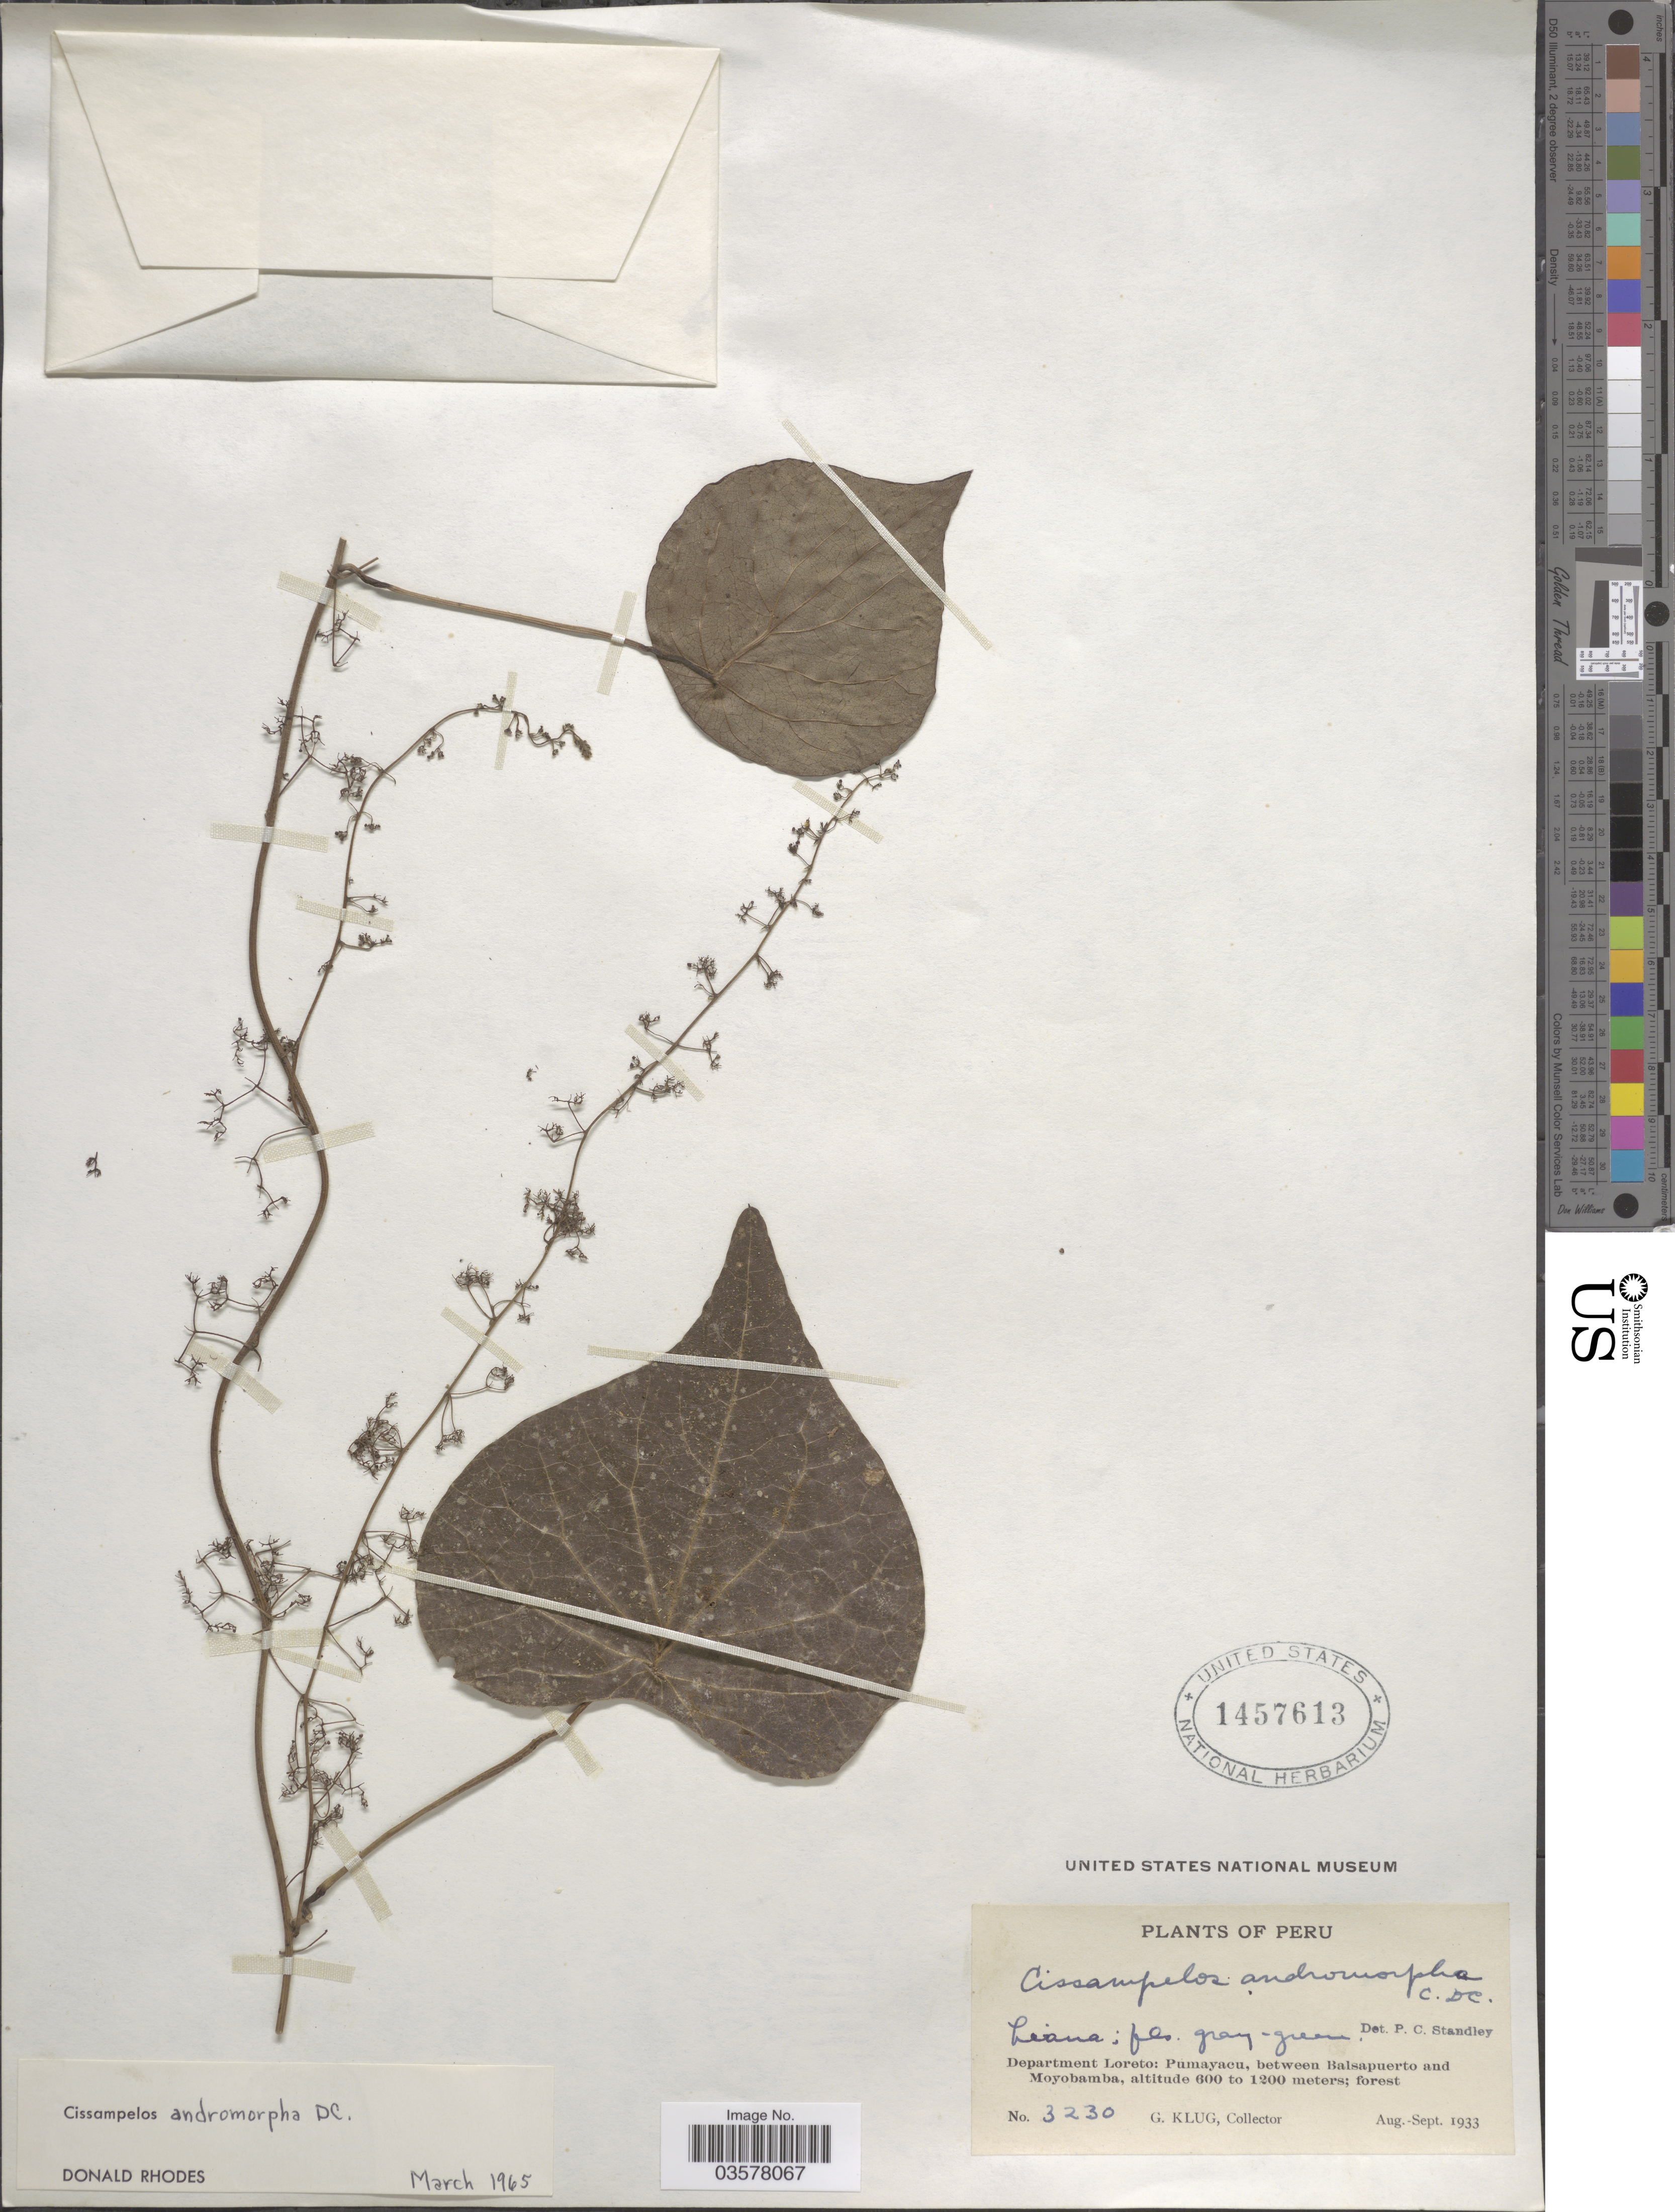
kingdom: Plantae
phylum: Tracheophyta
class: Magnoliopsida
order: Ranunculales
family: Menispermaceae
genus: Cissampelos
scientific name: Cissampelos andromorpha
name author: DC.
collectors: G. Klug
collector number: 3230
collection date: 1933-08/1933-09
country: Peru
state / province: Loreto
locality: Department Loreto: Pumayacu, between Balsapuerto and Moyobamba.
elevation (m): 600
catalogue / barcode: US 1457613